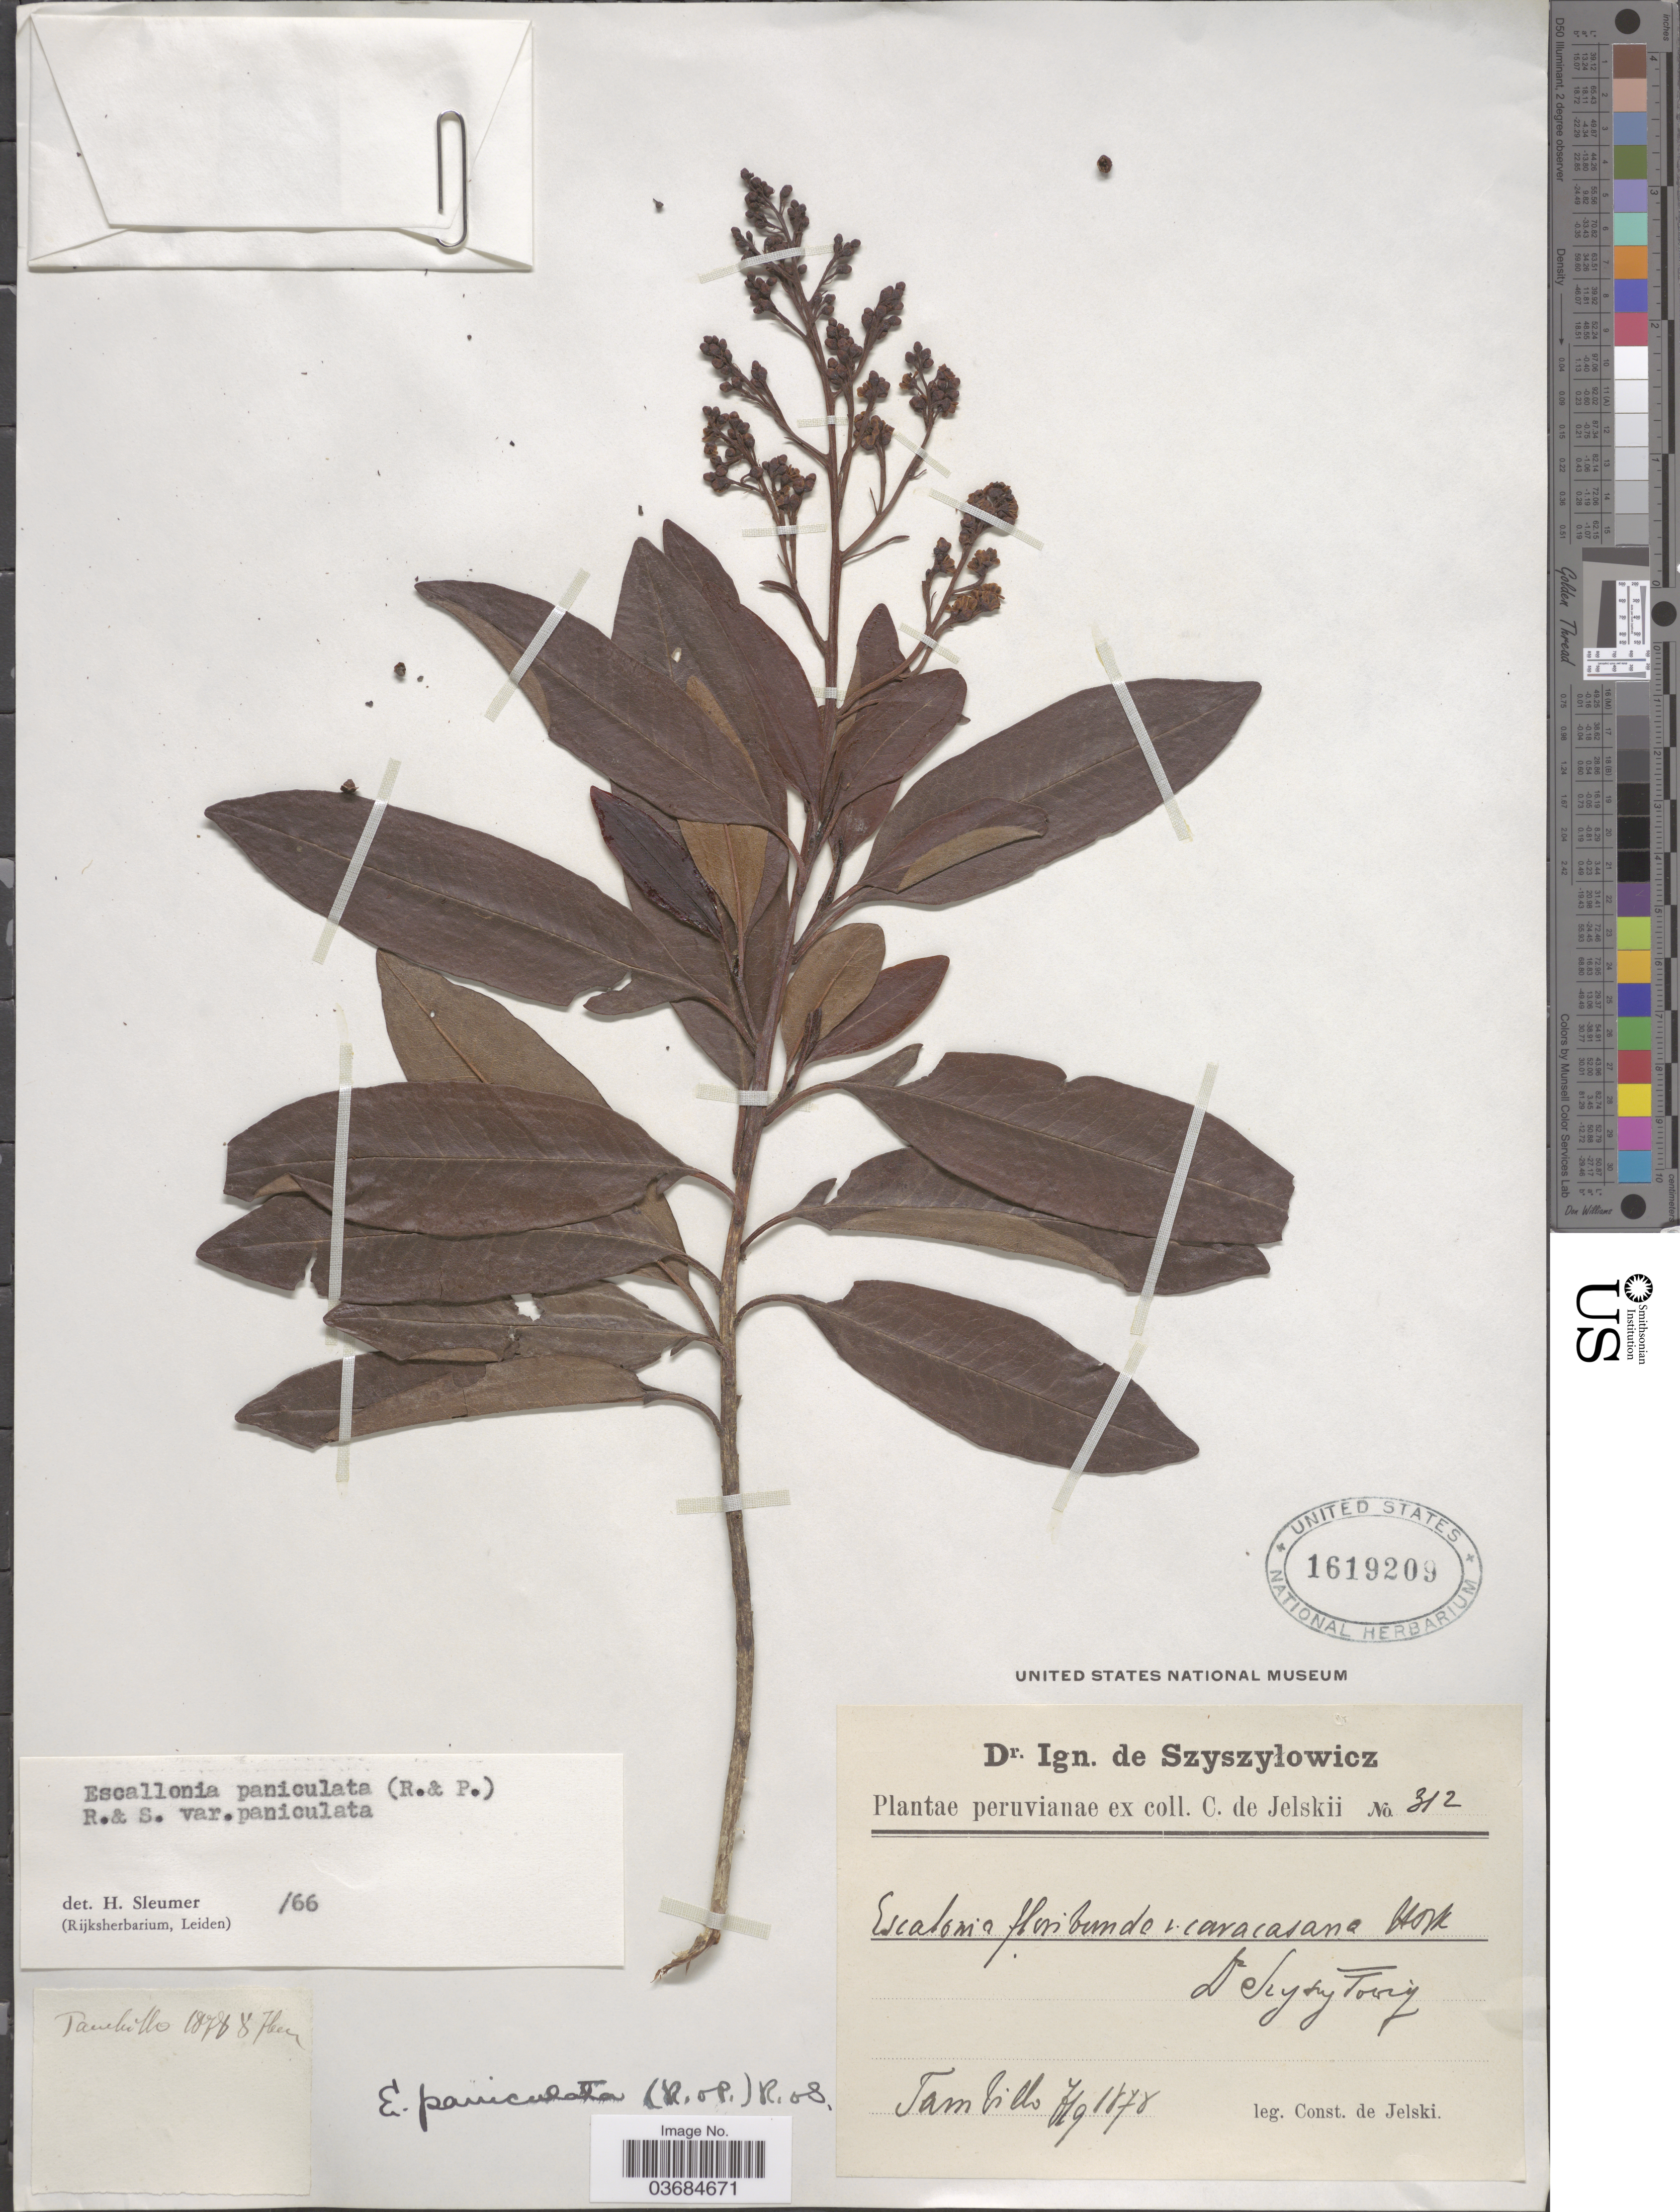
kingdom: Plantae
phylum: Tracheophyta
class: Magnoliopsida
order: Escalloniales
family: Escalloniaceae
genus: Escallonia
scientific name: Escallonia paniculata var. paniculata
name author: (Ruiz & Pav.) Roem. & Schult.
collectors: C. de Jelski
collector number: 312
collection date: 1878-09-07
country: Peru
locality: Tambillo.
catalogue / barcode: US 1619209